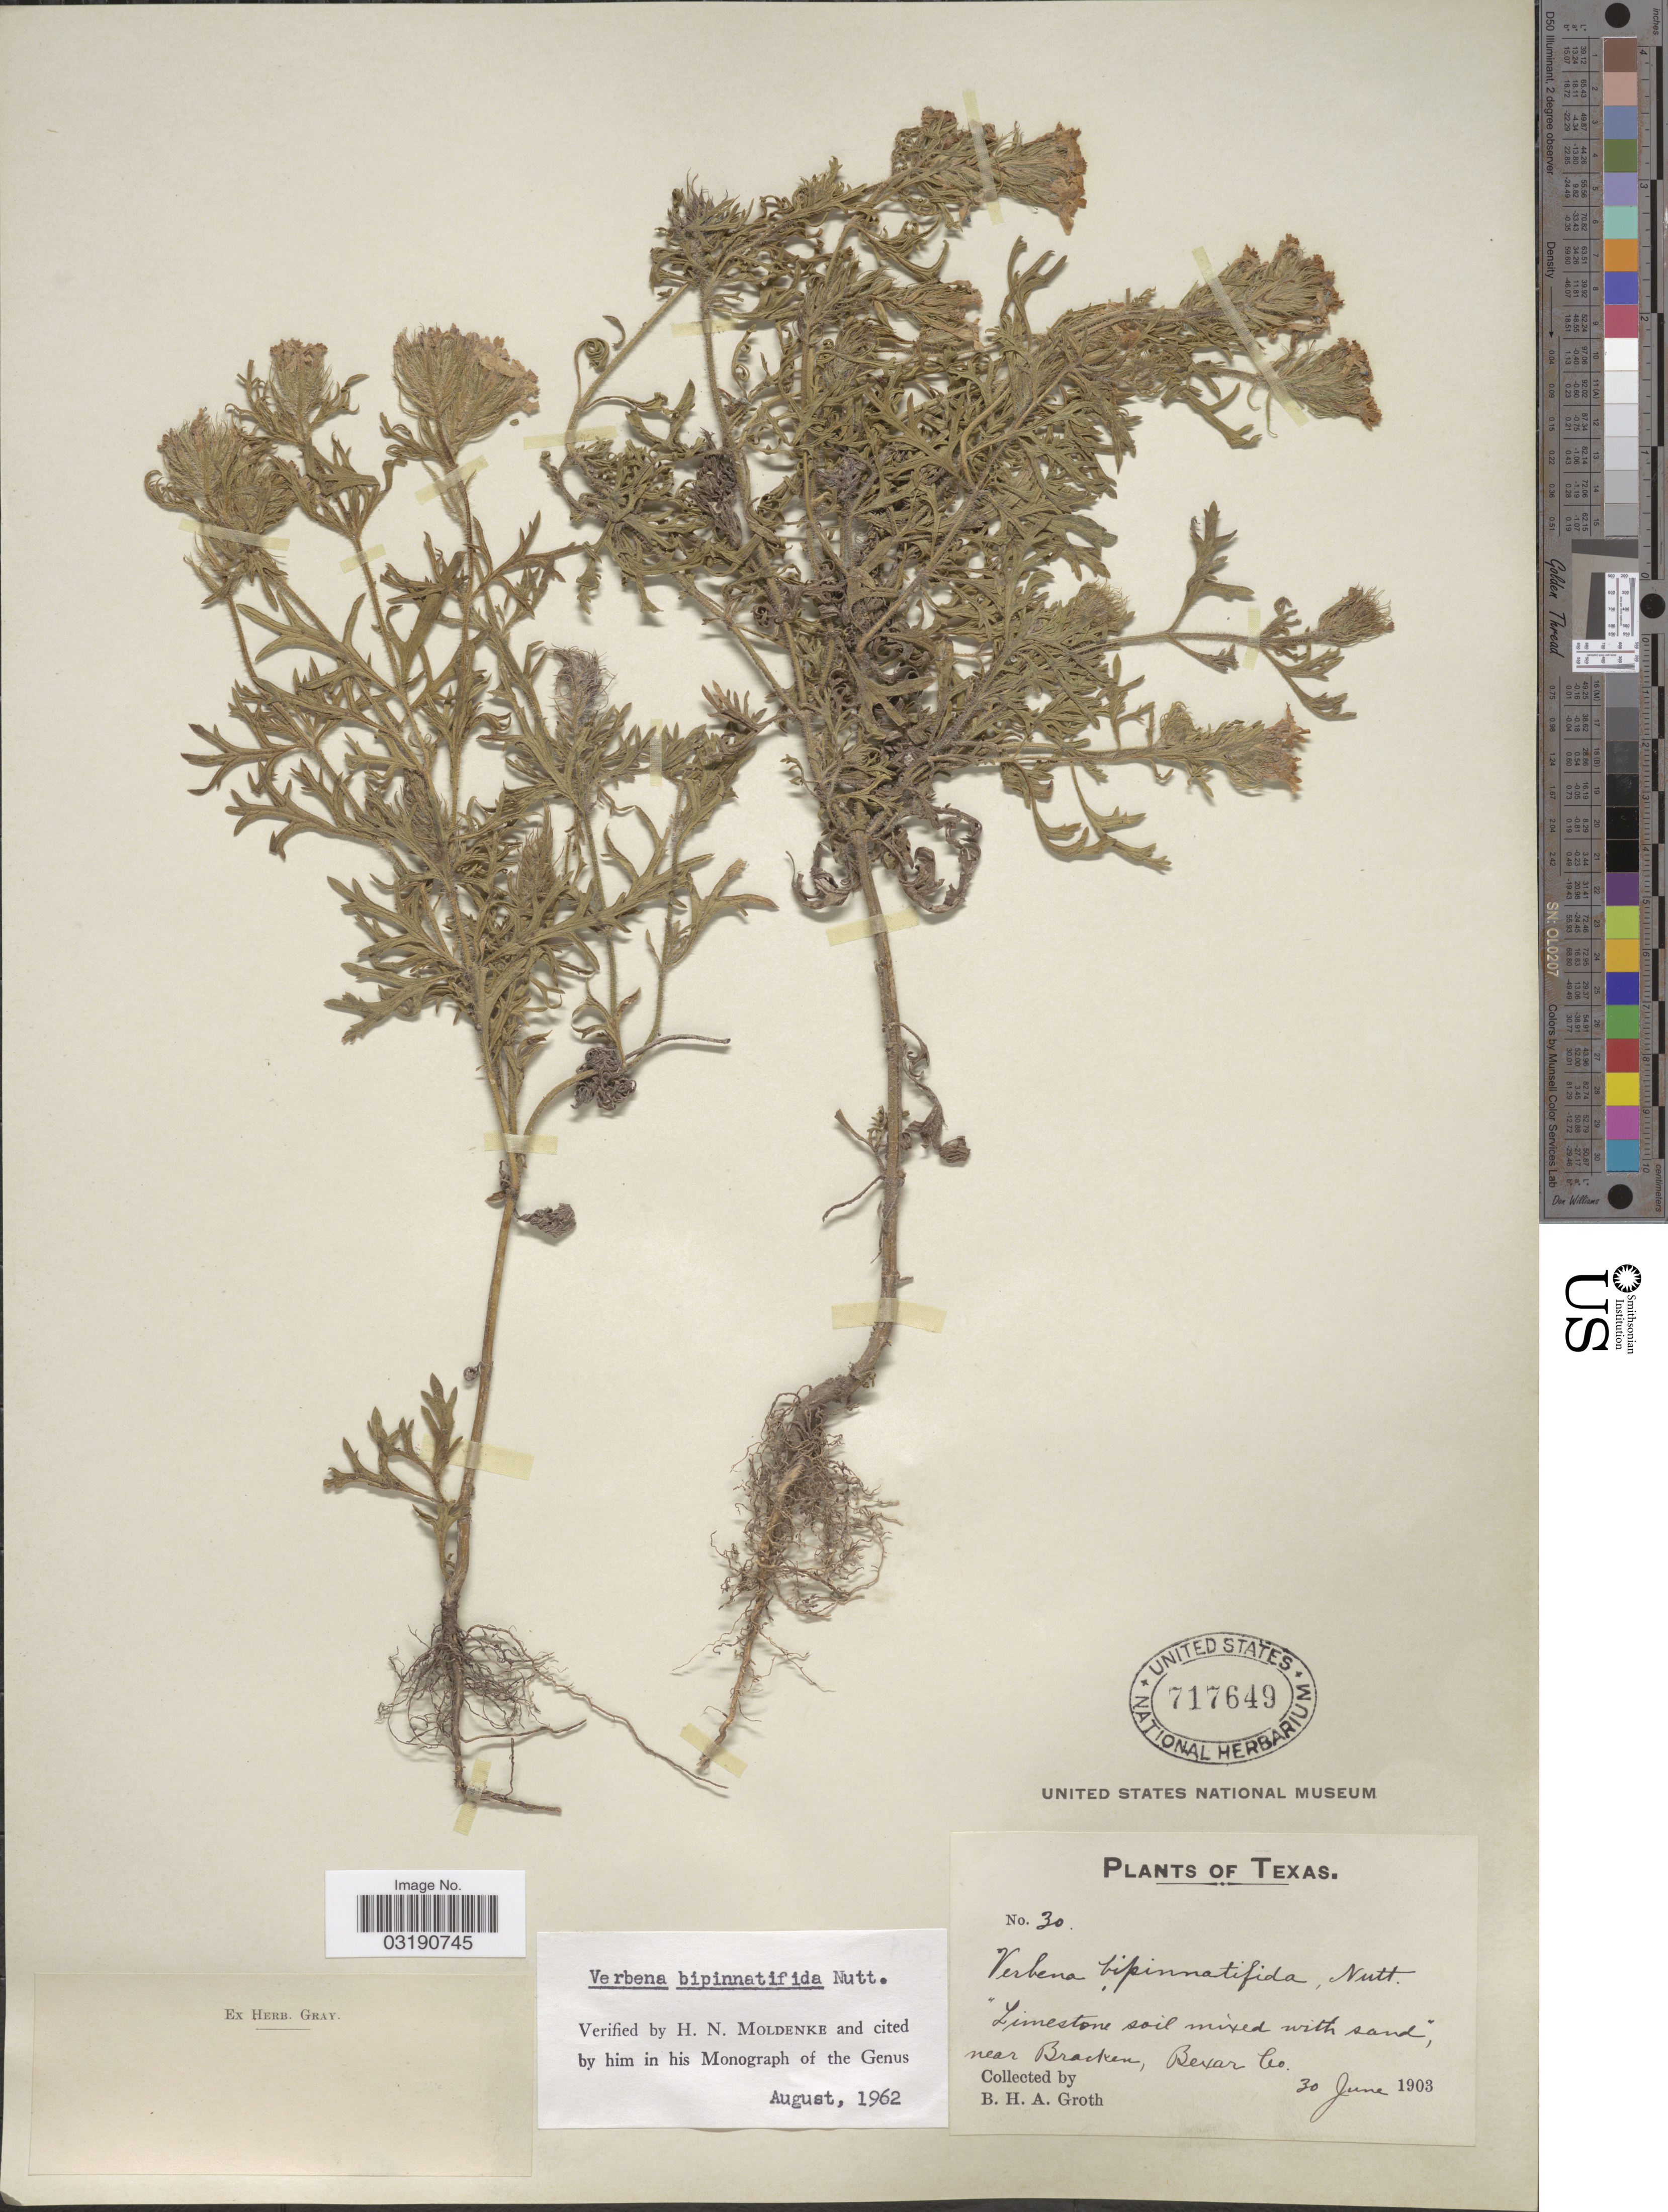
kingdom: Plantae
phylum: Tracheophyta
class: Magnoliopsida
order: Lamiales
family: Verbenaceae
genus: Verbena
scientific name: Verbena bipinnatifida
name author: (Schauer) Nutt.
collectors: B. Groth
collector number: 30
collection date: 1903-06-30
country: United States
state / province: Texas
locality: Near Bracken, Bexar Co.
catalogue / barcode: US 717649